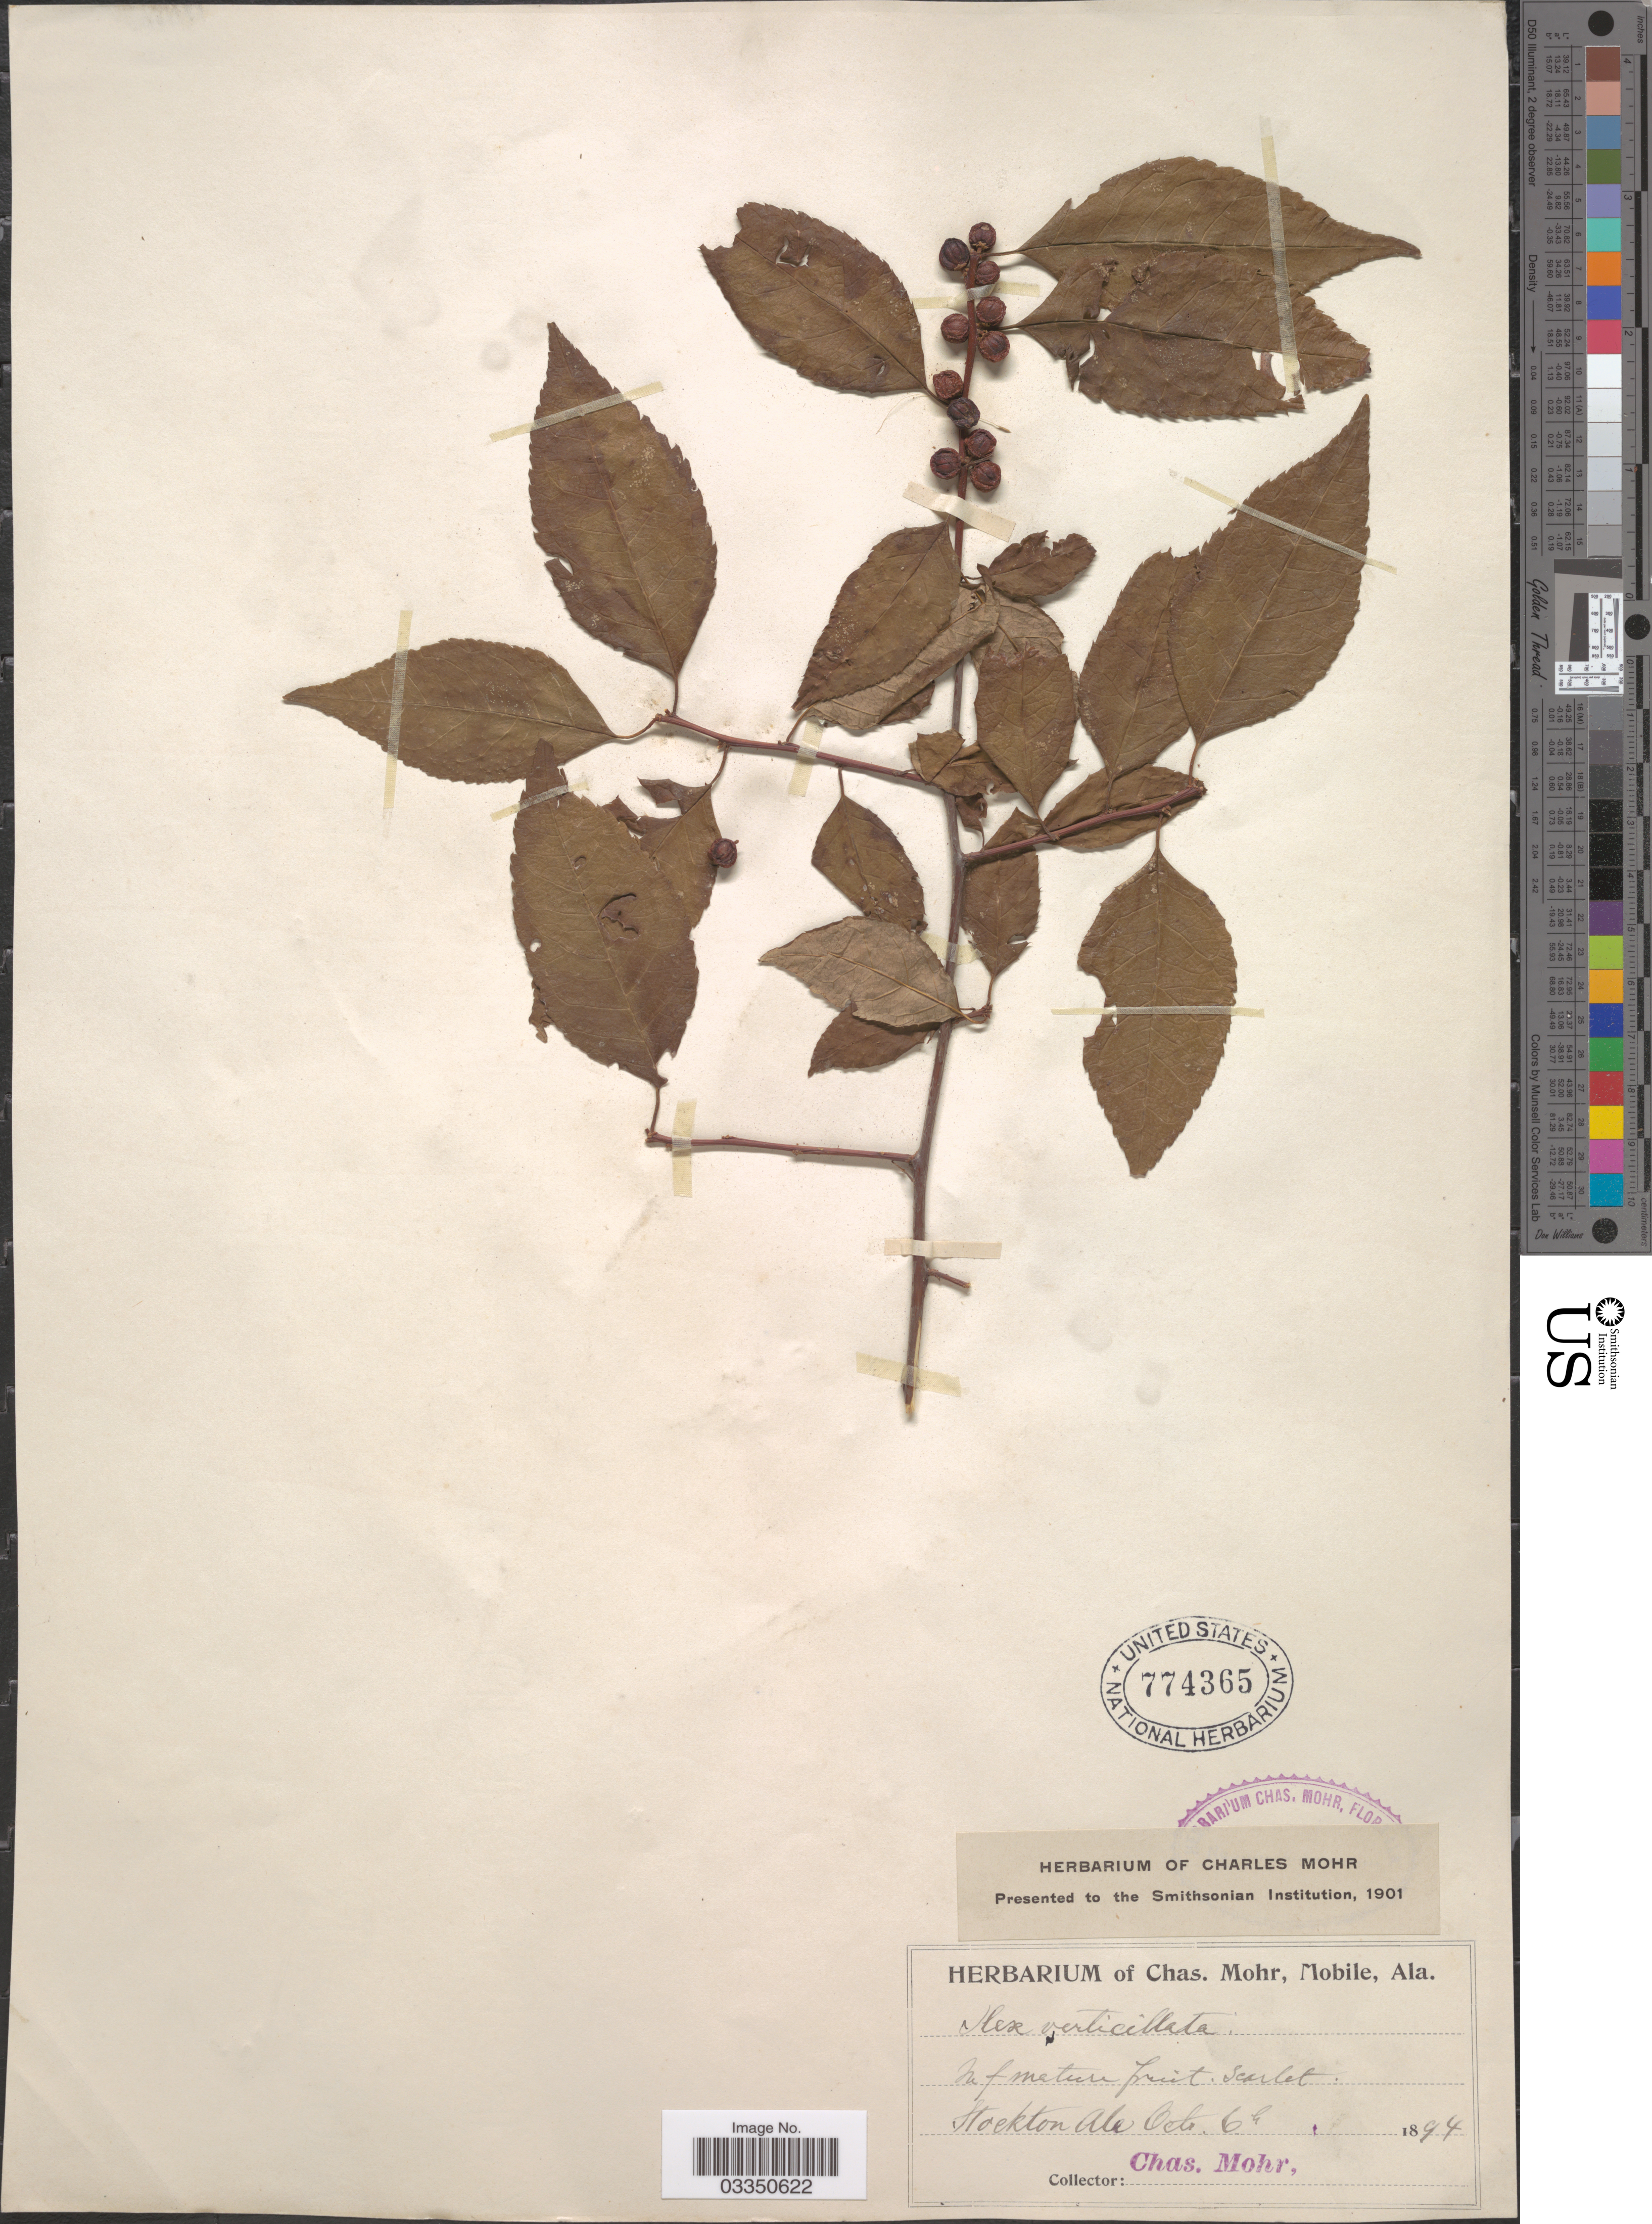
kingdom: Plantae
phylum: Tracheophyta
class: Magnoliopsida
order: Aquifoliales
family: Aquifoliaceae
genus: Ilex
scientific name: Ilex verticillata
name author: (L.) A. Gray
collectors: C. Mohr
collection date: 1894-10-06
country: United States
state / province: Alabama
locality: Stockton.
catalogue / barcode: US 774365